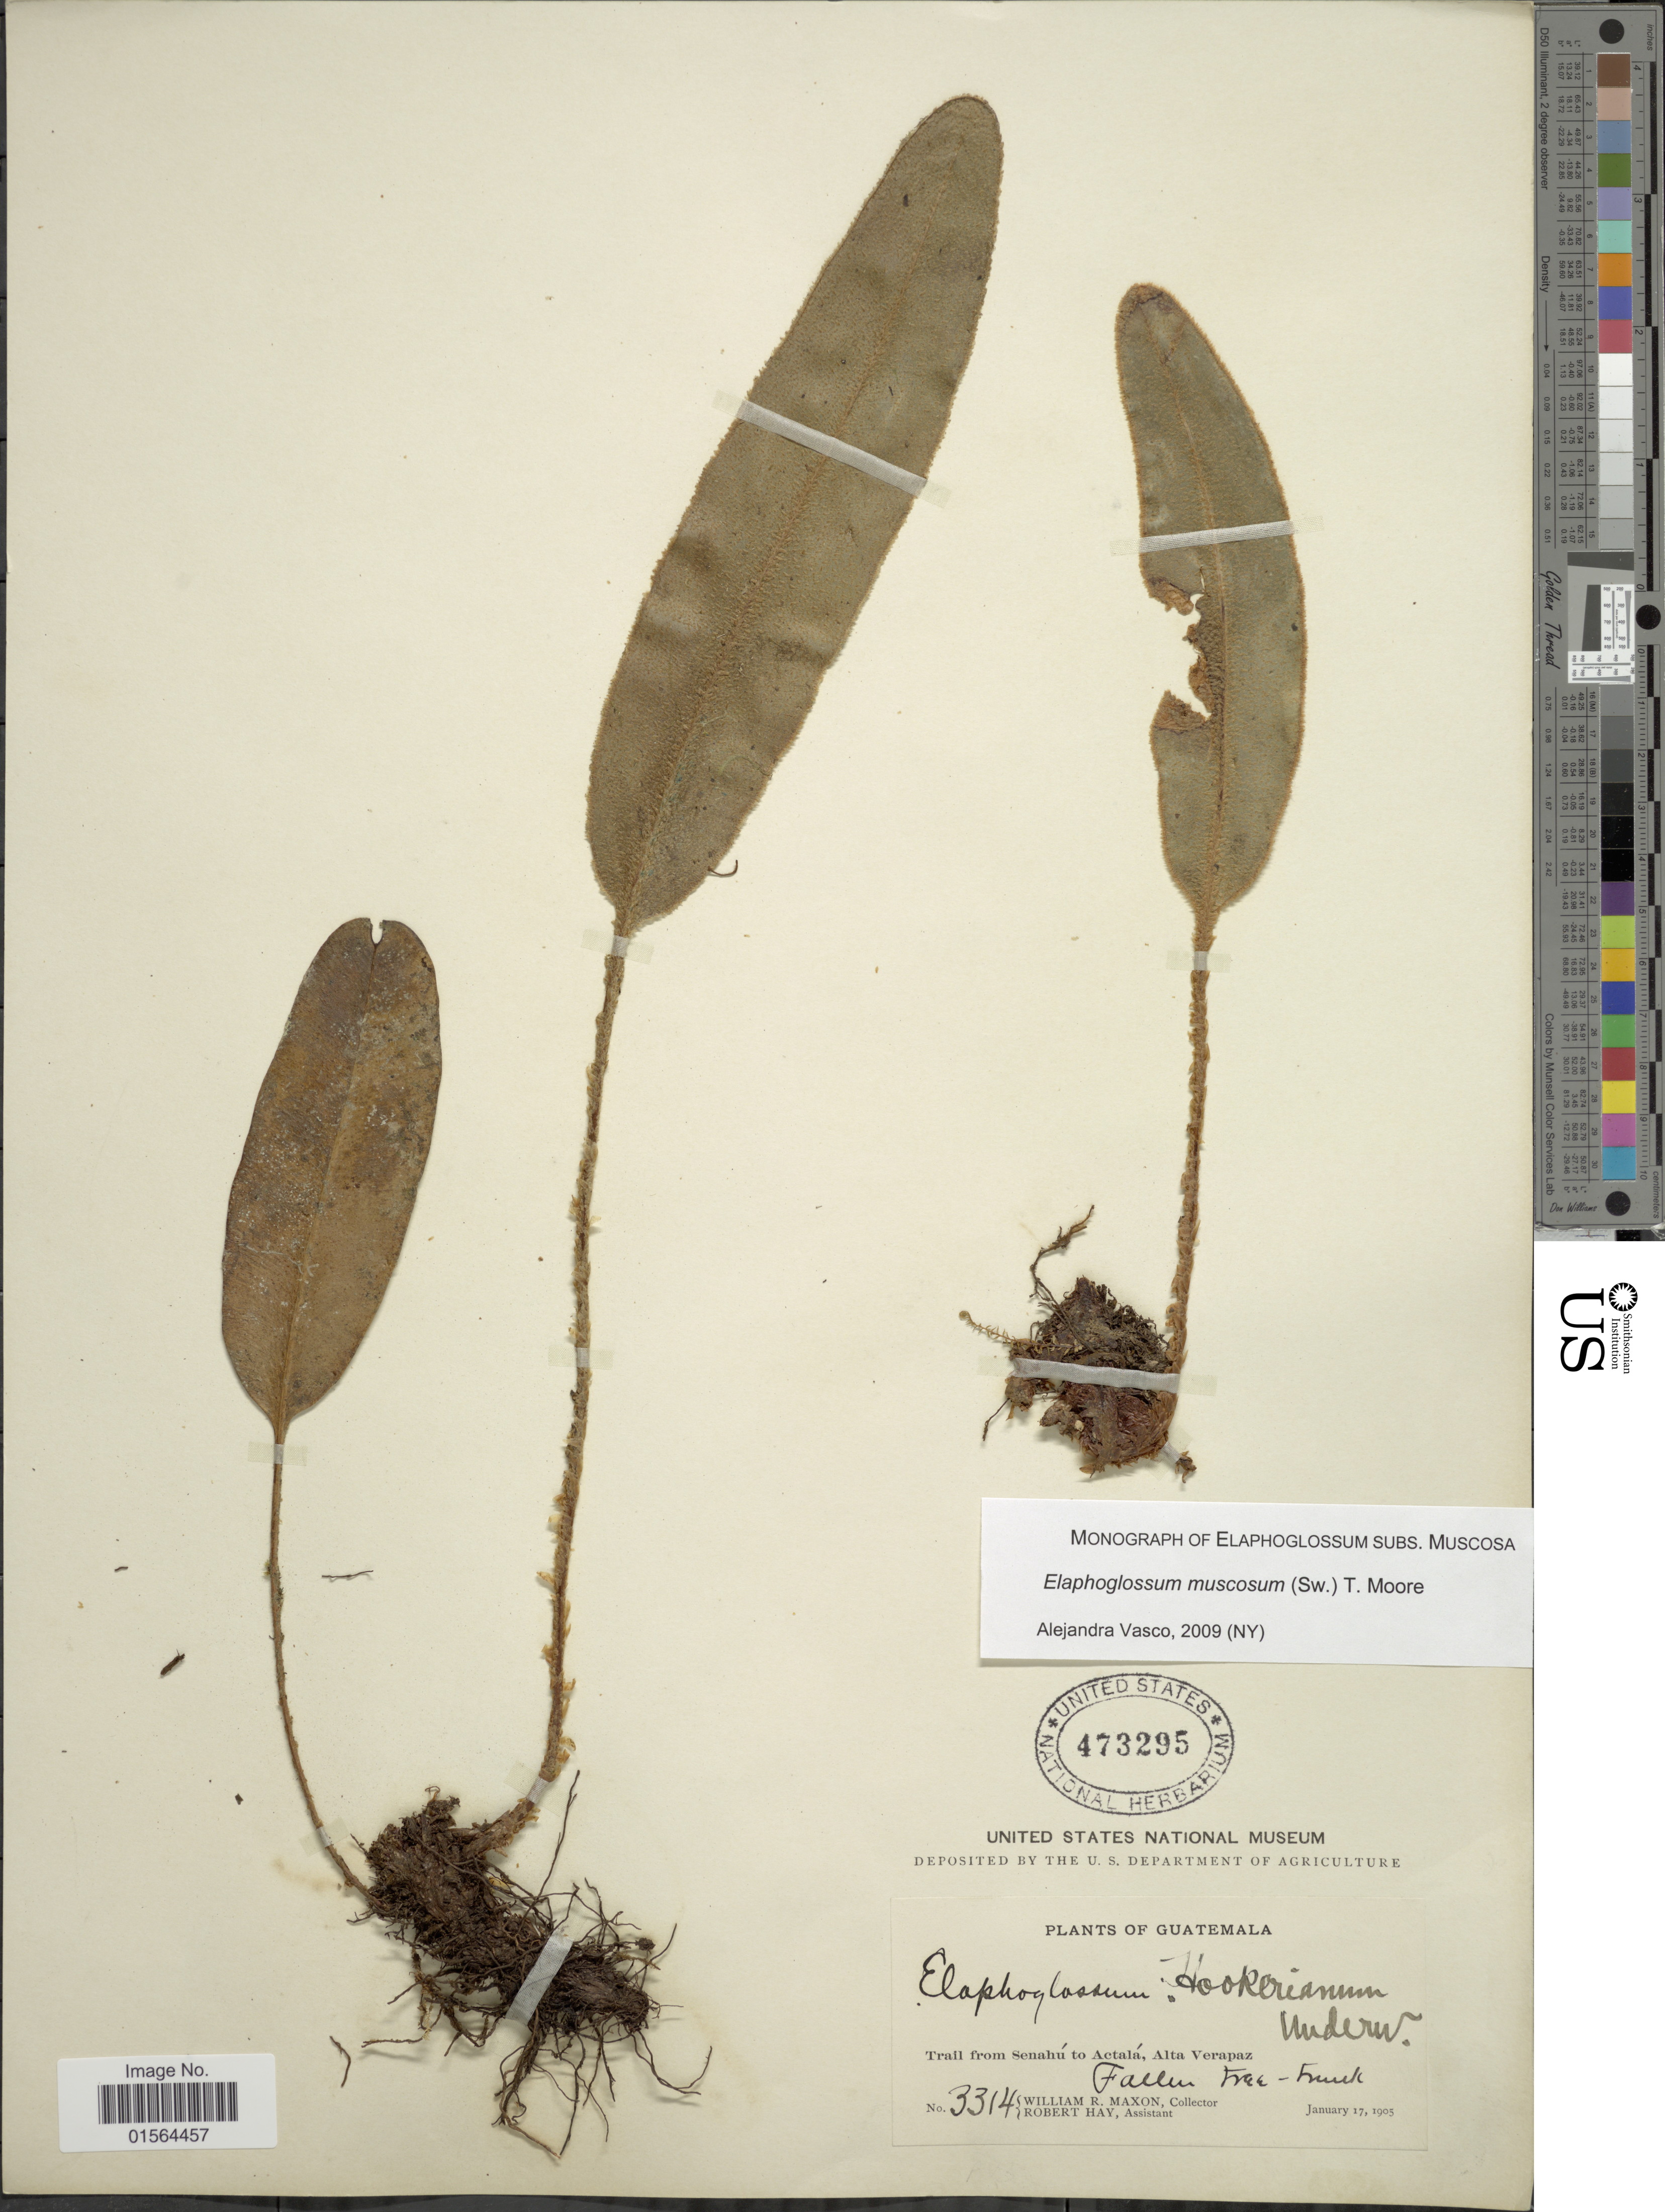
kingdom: Plantae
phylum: Tracheophyta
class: Polypodiopsida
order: Polypodiales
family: Dryopteridaceae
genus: Elaphoglossum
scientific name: Elaphoglossum muscosum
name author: (Sw.) T. Moore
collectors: W. R. Maxon & R. H. Hay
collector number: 3314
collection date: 1905-01-17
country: Guatemala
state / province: Alta Verapaz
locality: Trail from Senahu to Actala, Alta Verapaz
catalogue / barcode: US 473295